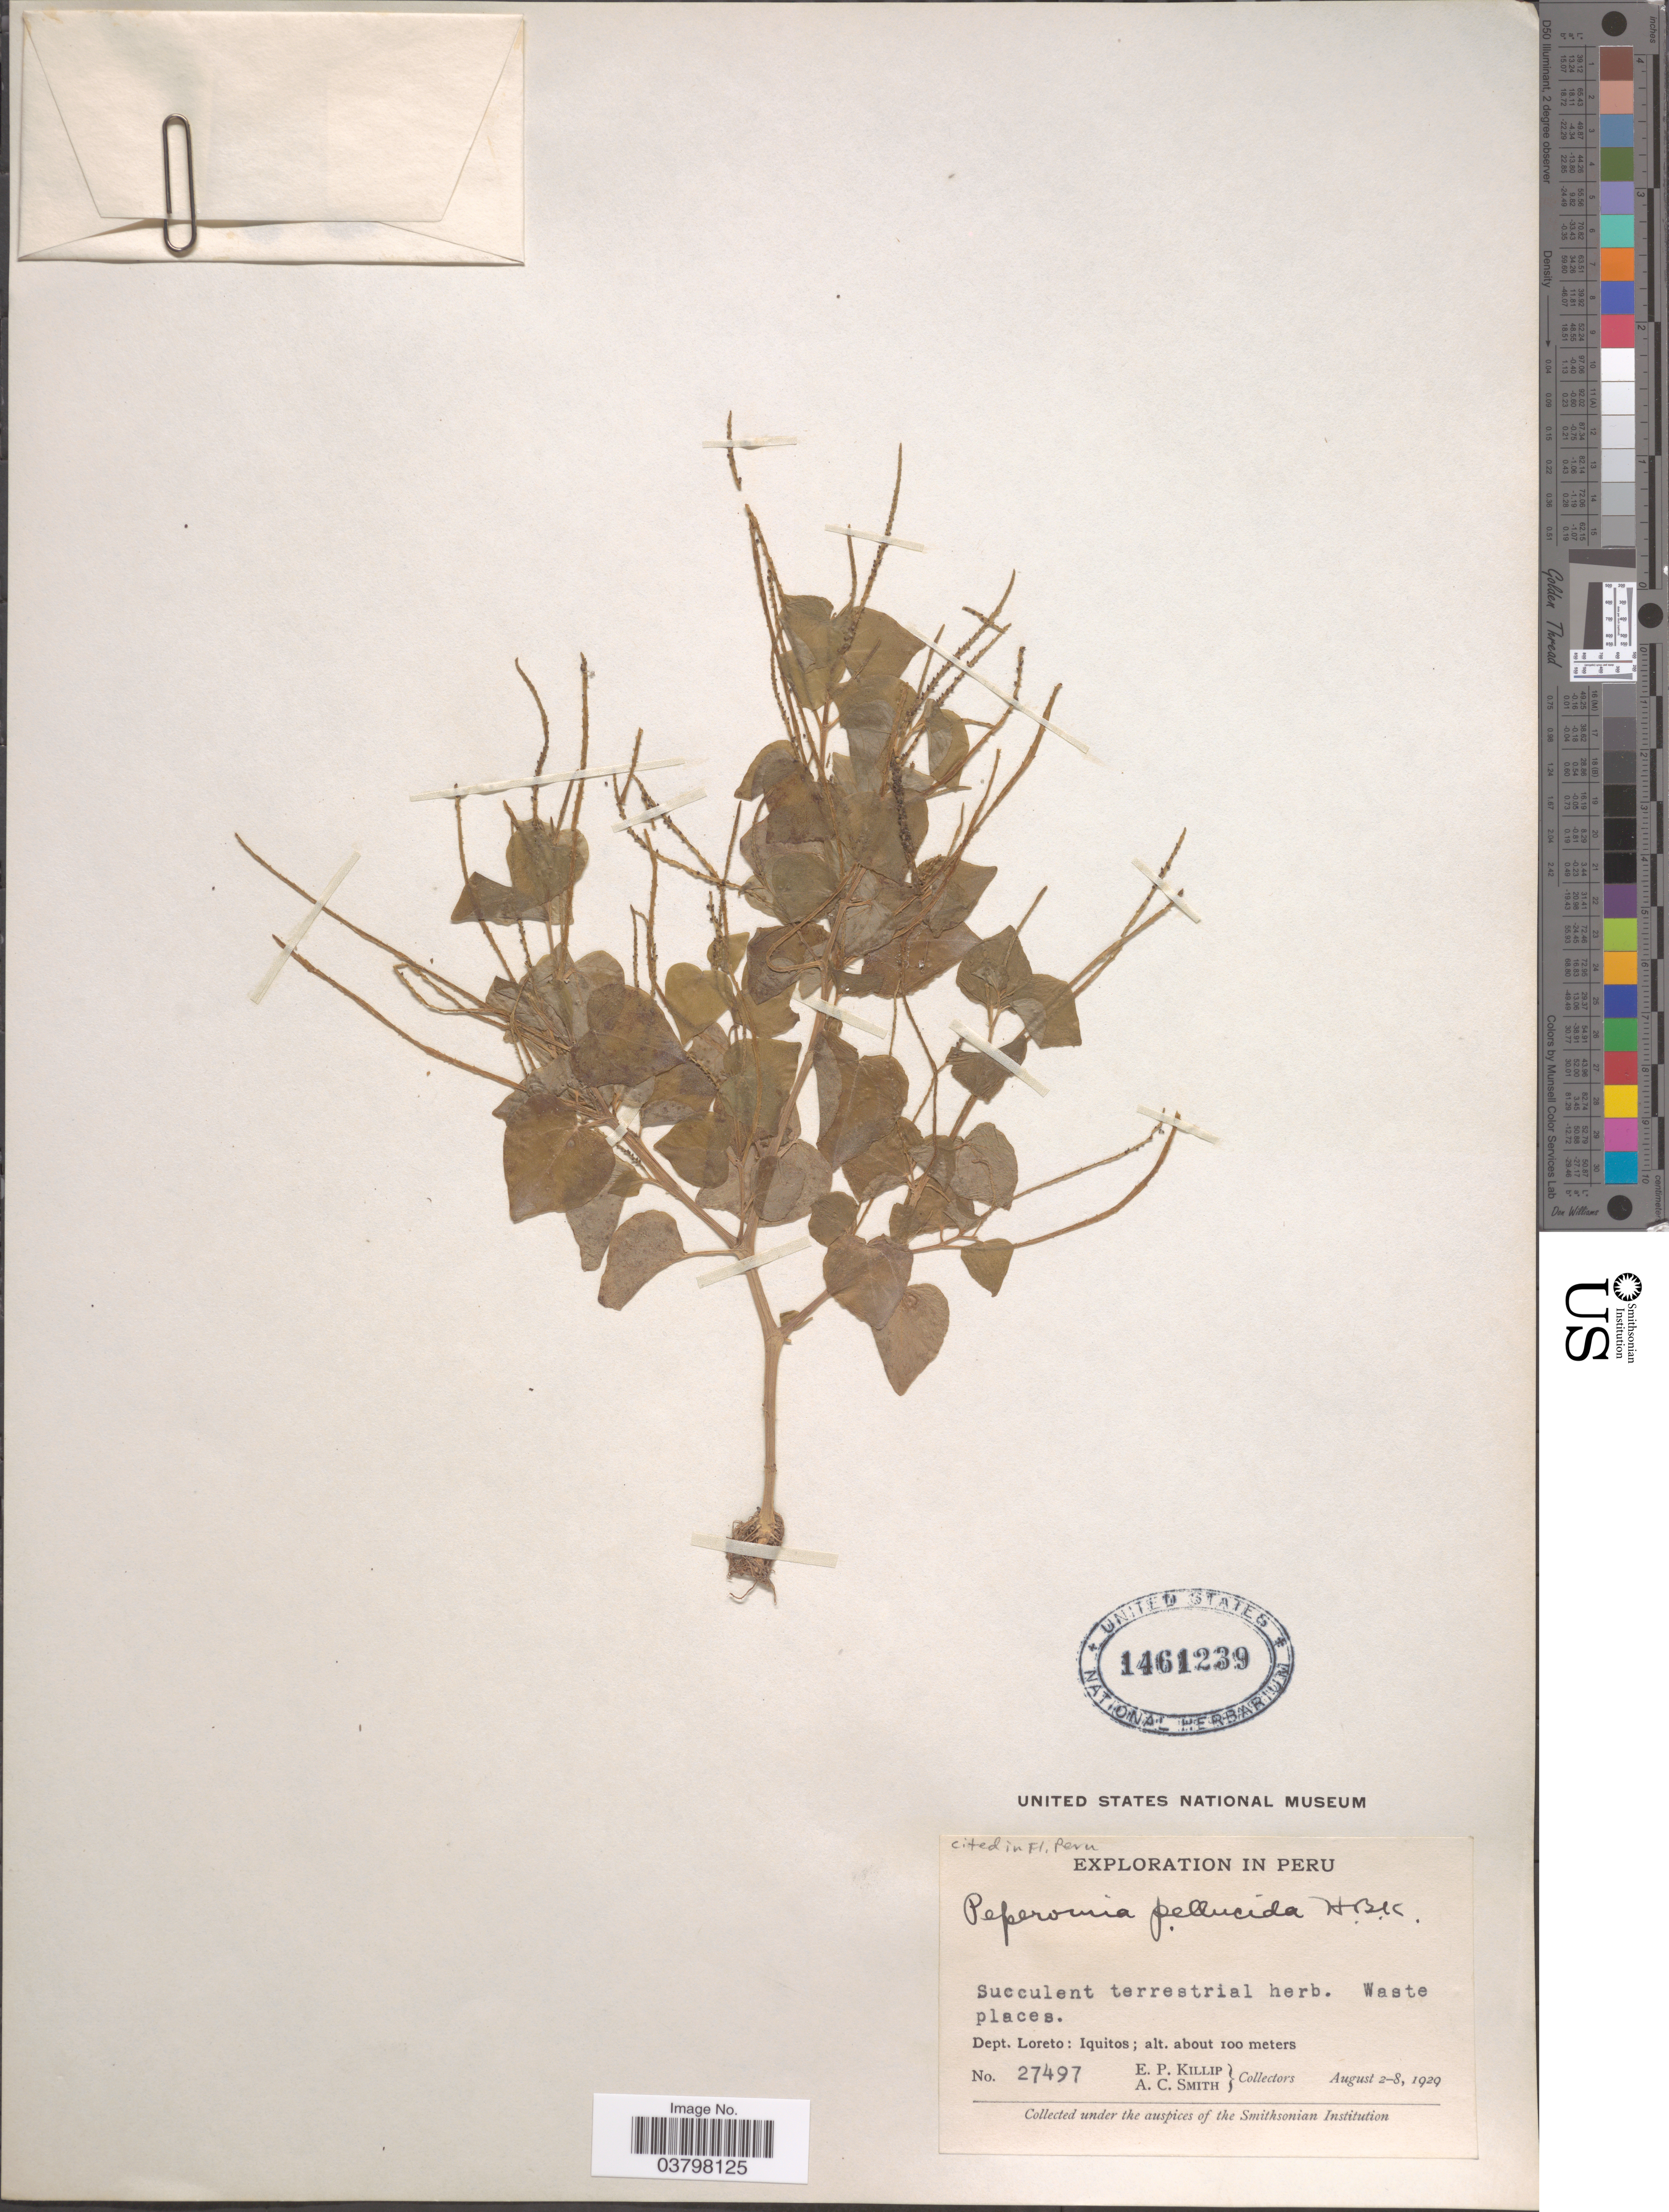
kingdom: Plantae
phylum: Tracheophyta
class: Magnoliopsida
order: Piperales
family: Piperaceae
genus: Peperomia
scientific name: Peperomia pellucida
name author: (L.) Kunth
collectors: E. P. Killip & A. C. Smith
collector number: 27497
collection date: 1929-08-02/1929-08-08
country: Peru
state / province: Loreto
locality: Dept. Loreto: Iquitos.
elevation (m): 100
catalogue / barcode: US 1461239